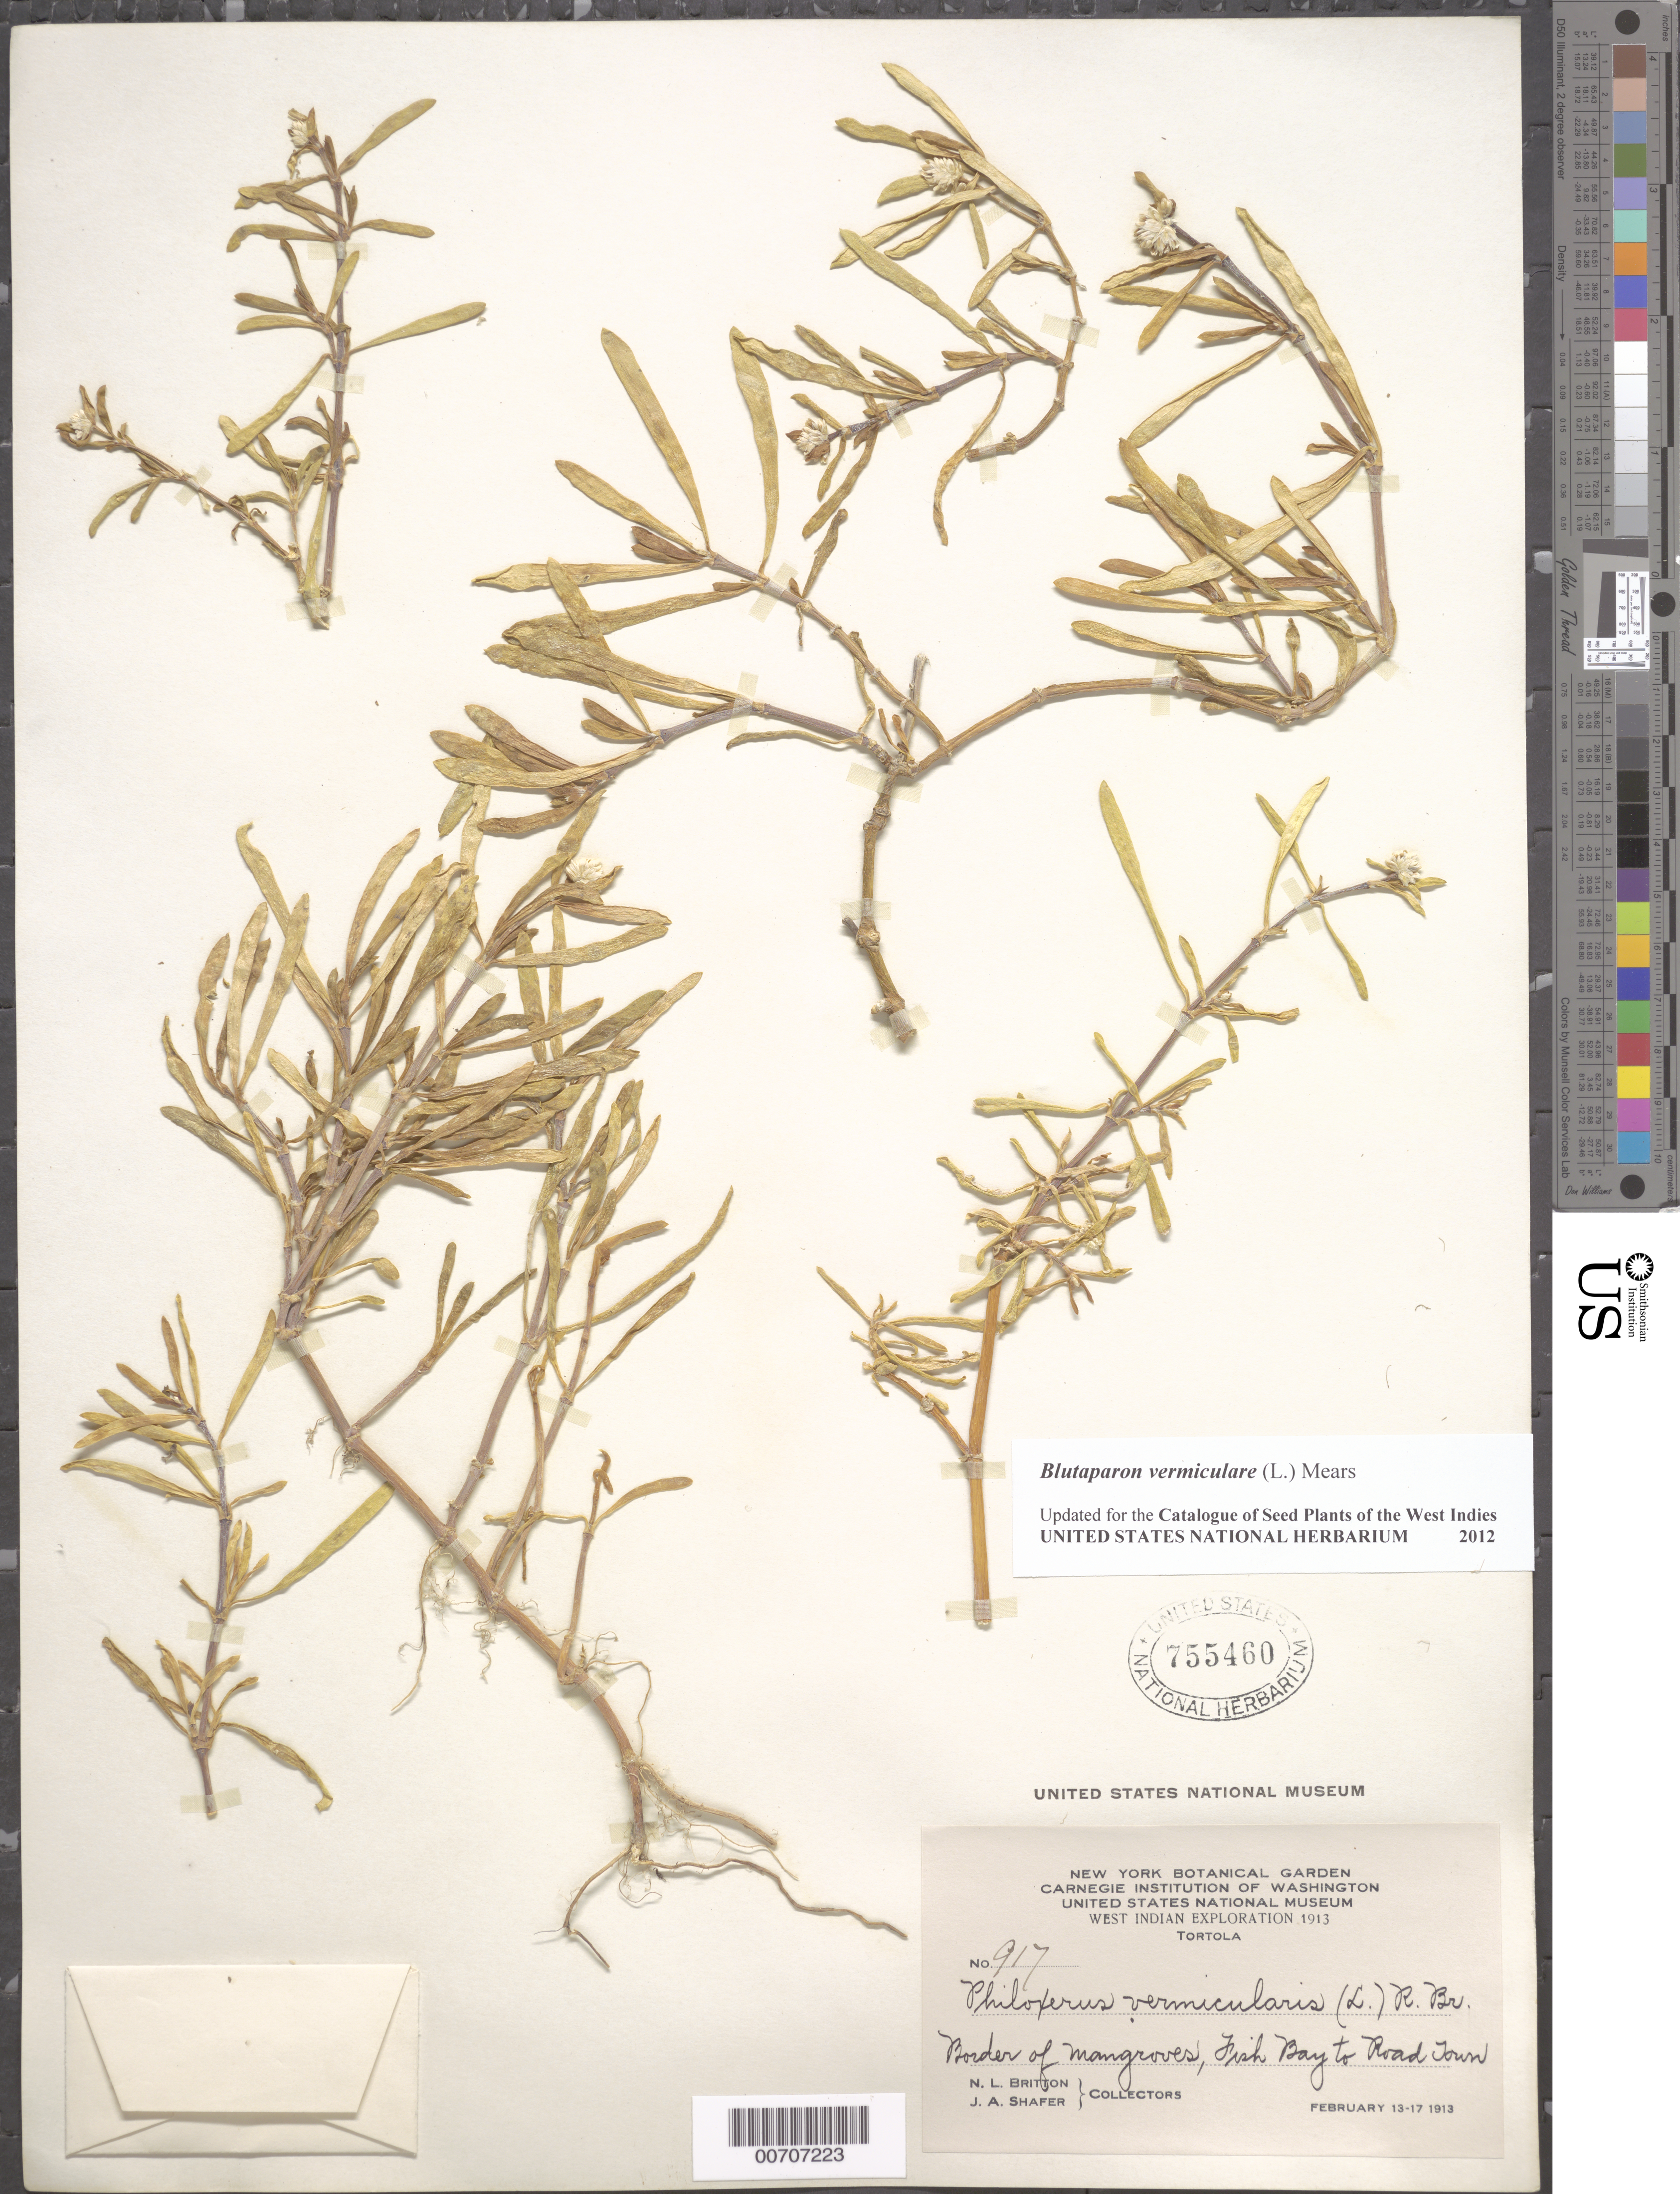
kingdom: Plantae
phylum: Tracheophyta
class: Magnoliopsida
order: Caryophyllales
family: Amaranthaceae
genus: Gomphrena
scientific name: Gomphrena vermicularis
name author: L.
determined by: Strong, Mark T., (BOT), Smithsonian Institution - National Museum of Natural History (UNITED STATES)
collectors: N. Britton & J. A. Shafer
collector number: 917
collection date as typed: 13 Feb 1913 to 17 Feb 1913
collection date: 1913-02-13/1913-02-17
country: British Virgin Islands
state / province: Tortola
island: Tortola Island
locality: Fish Bay to Road Town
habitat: Border of Mangroves.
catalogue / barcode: US 755460